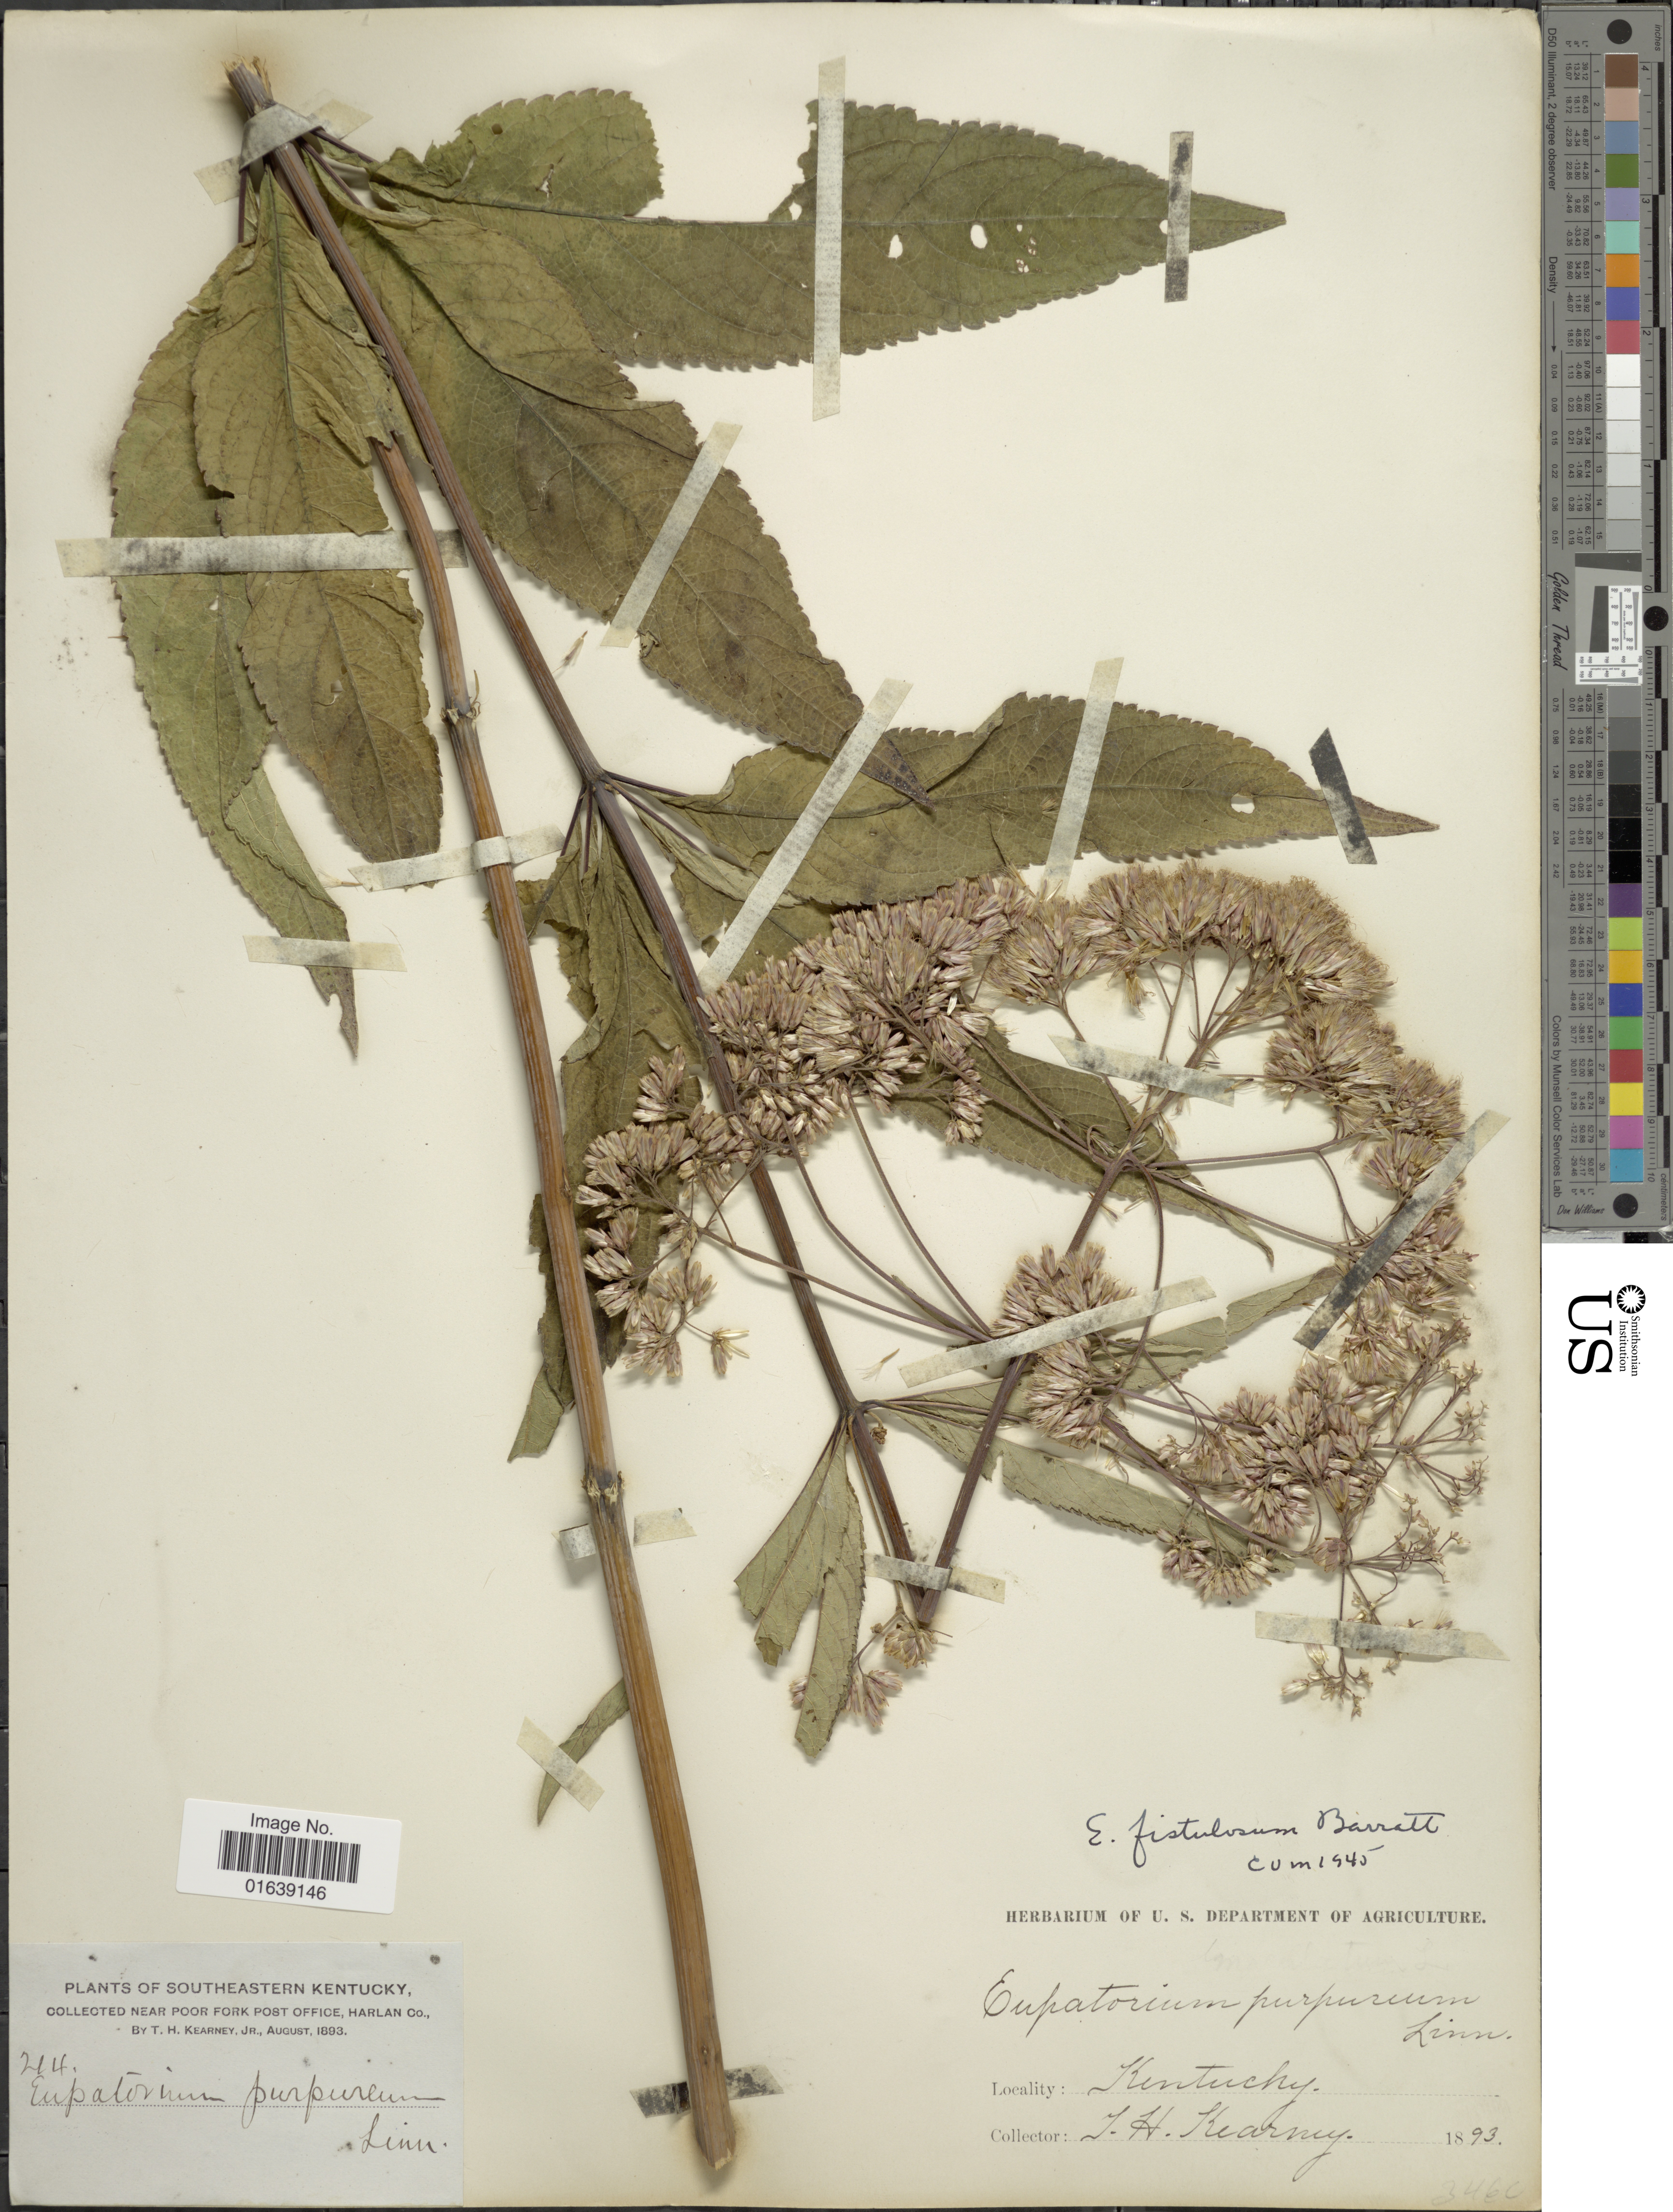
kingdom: Plantae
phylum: Tracheophyta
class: Magnoliopsida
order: Asterales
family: Asteraceae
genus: Eupatorium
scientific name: Eupatorium fistulosum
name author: Barratt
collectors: T. H. Kearney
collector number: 214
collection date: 1893-08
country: United States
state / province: Kentucky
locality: Kentucky. near Poor Fork Post Office, Harlan Co.